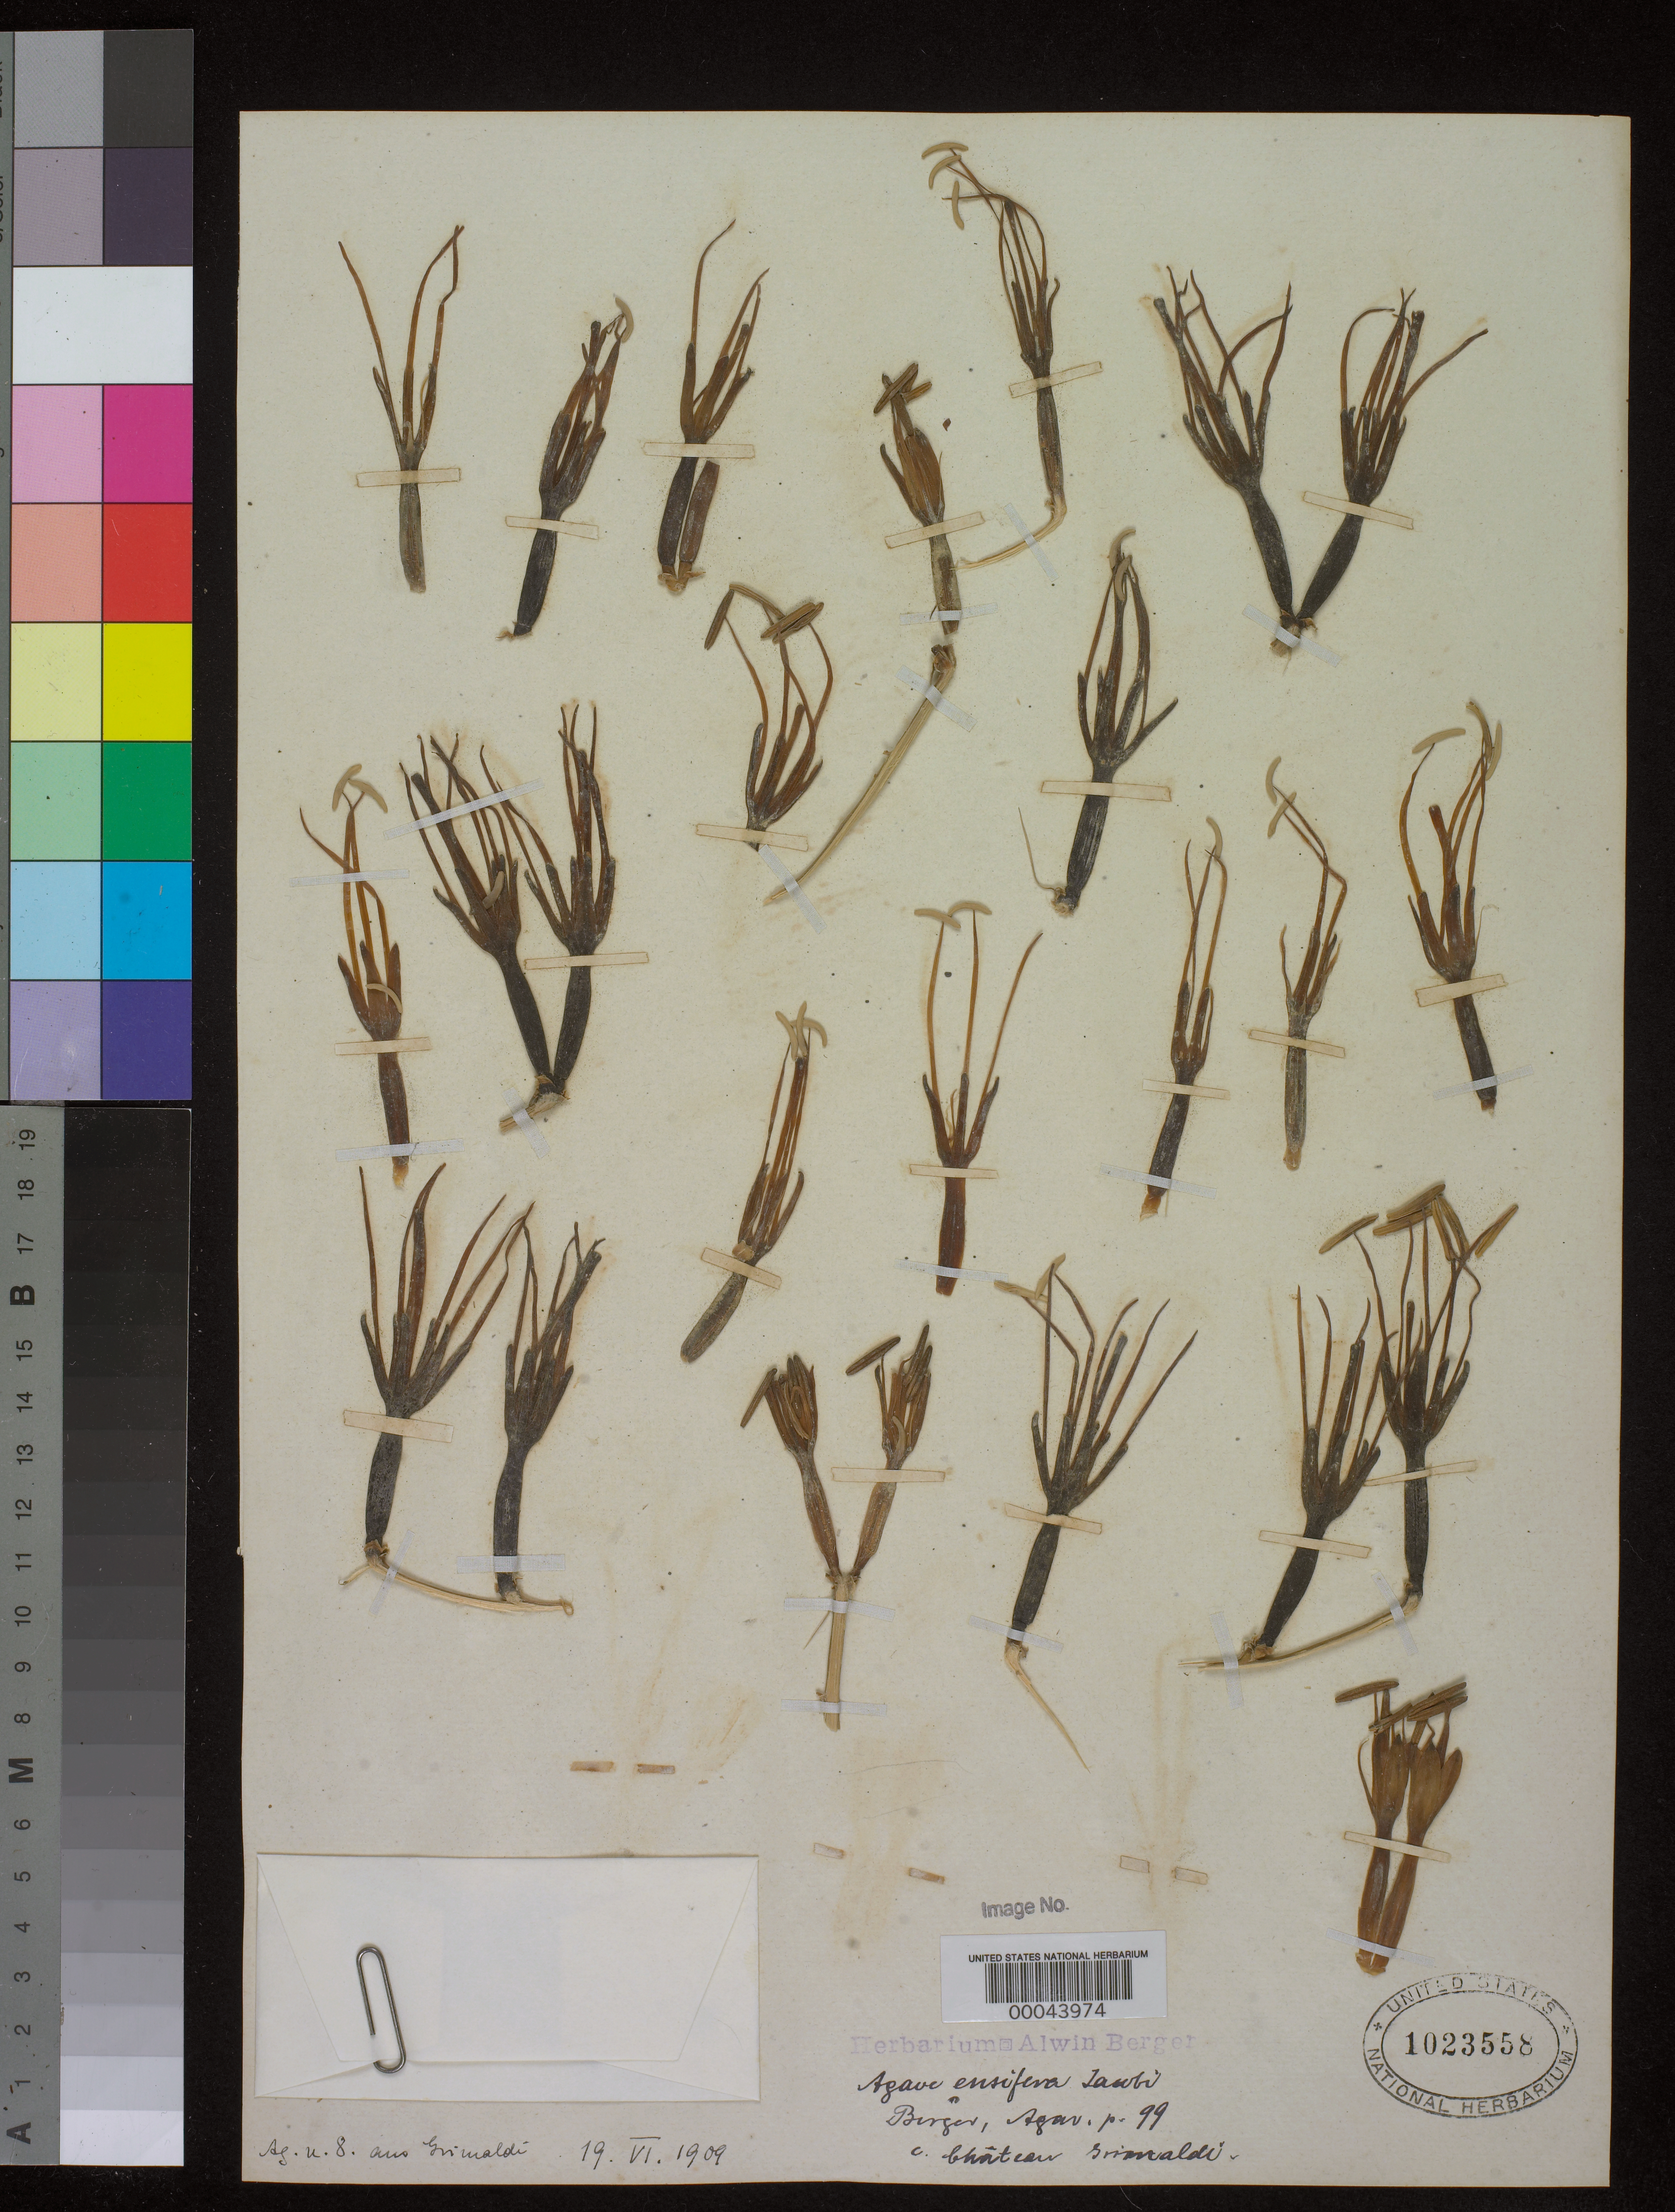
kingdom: Plantae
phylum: Tracheophyta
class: Liliopsida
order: Asparagales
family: Asparagaceae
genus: Agave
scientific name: Agave ensifera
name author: Jacobi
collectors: ex herb. A. Berger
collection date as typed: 19 Apr 1909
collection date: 1909-04-19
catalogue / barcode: US 1023558